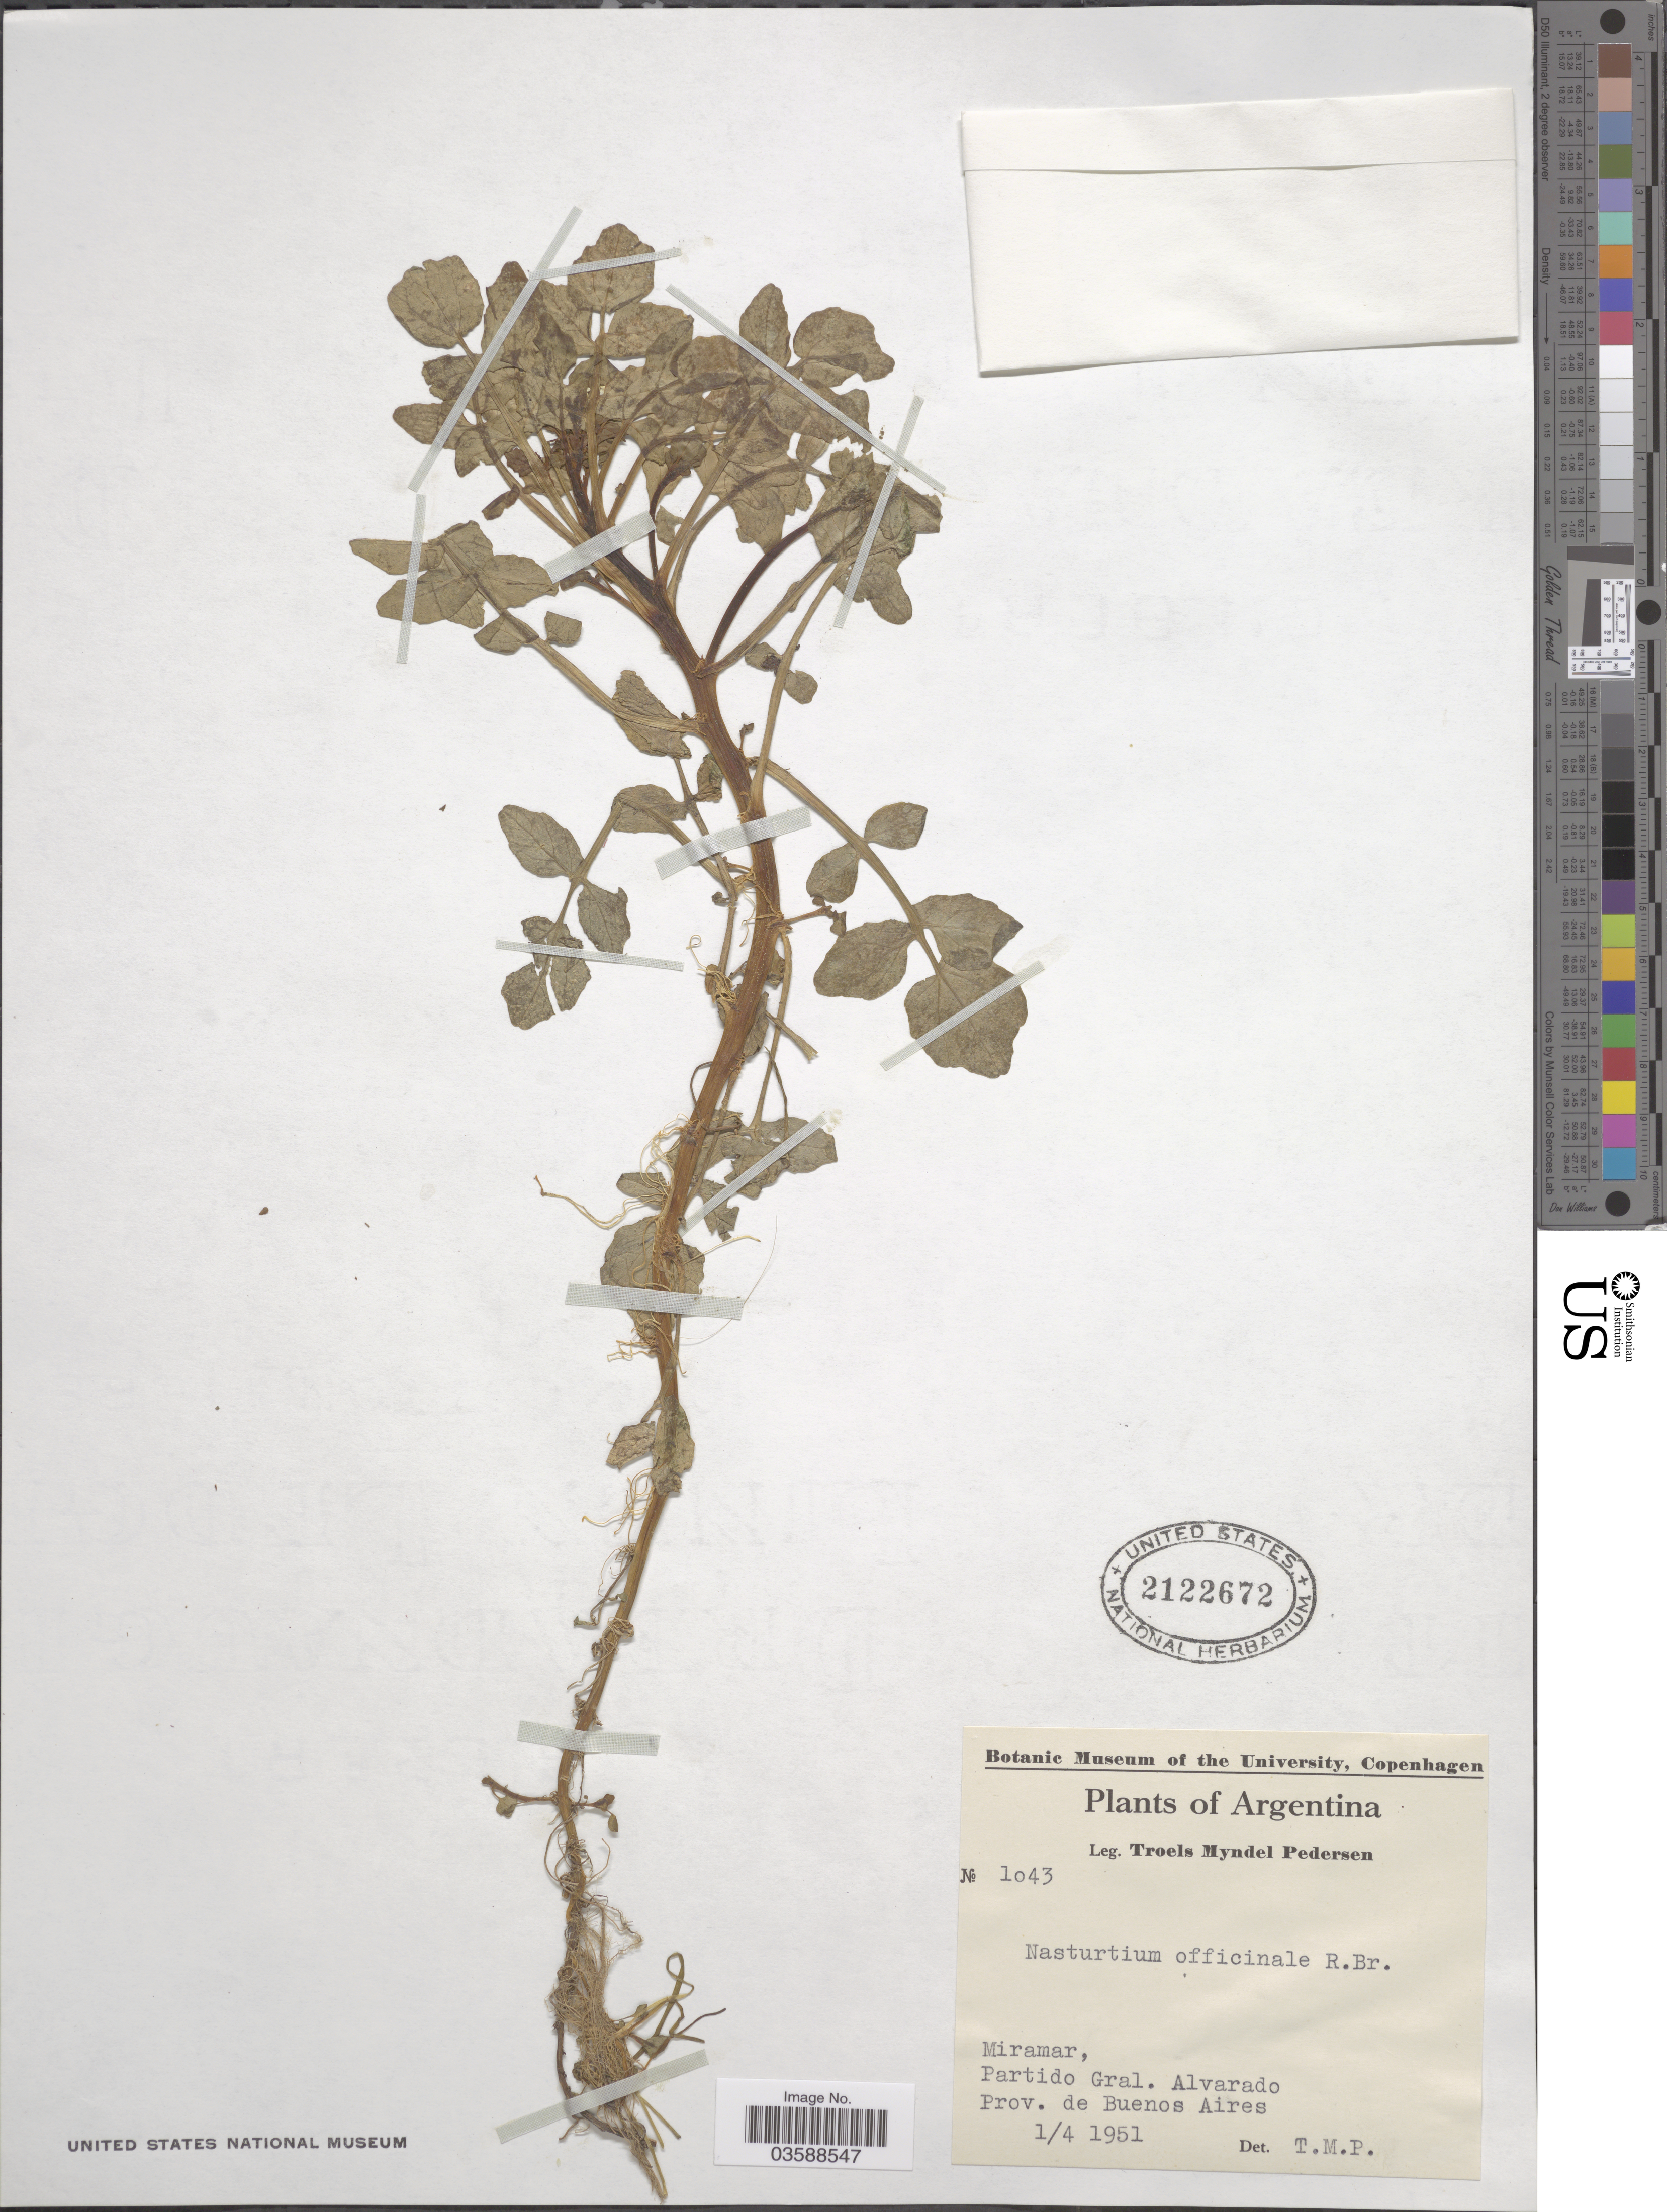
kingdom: Plantae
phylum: Tracheophyta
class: Magnoliopsida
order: Brassicales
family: Brassicaceae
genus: Nasturtium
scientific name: Nasturtium officinale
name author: R. Br.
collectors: T. Pederson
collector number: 1043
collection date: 1951-04-01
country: Argentina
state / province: Buenos Aires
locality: Miramar, Partido Gral. Alvarado; Prov. de Buenos Aires.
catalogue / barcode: US 2122672